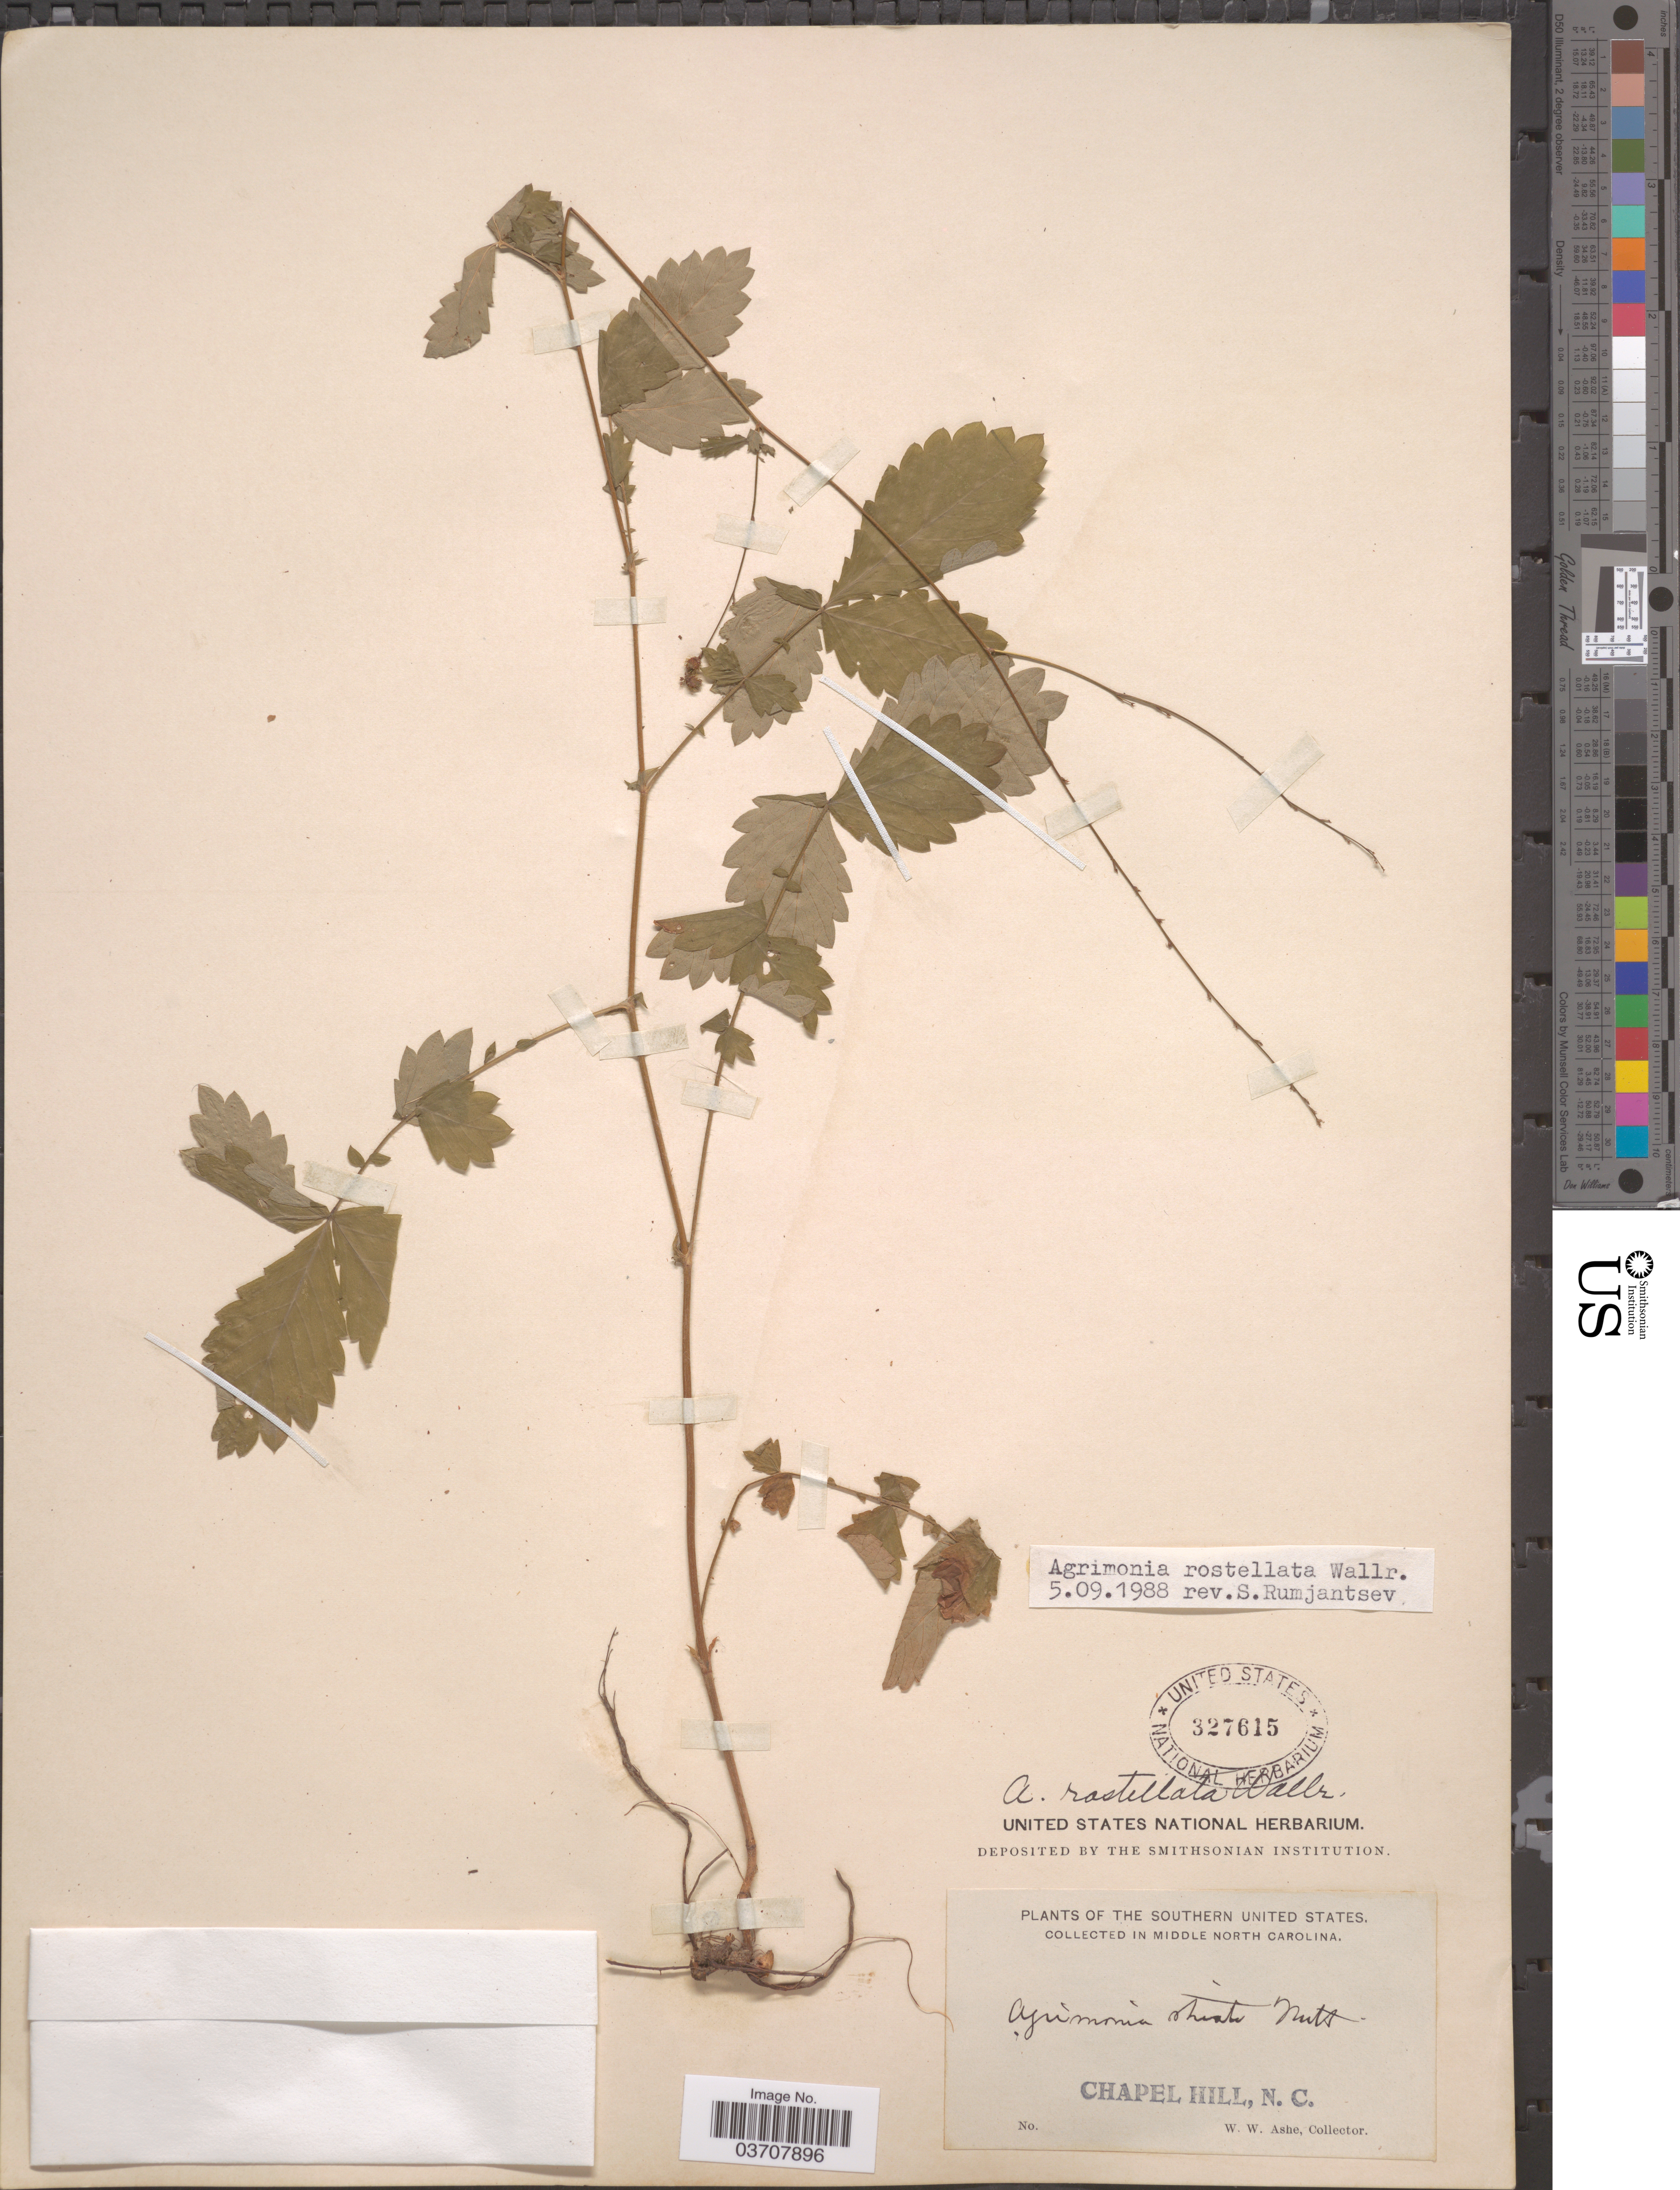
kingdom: Plantae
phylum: Tracheophyta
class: Magnoliopsida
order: Rosales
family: Rosaceae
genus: Agrimonia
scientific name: Agrimonia rostellata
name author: Wallr.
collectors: W. W. Ashe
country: United States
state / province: North Carolina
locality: The Southern United States. In Middle North Carolina. Chapel Hill.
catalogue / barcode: US 327615